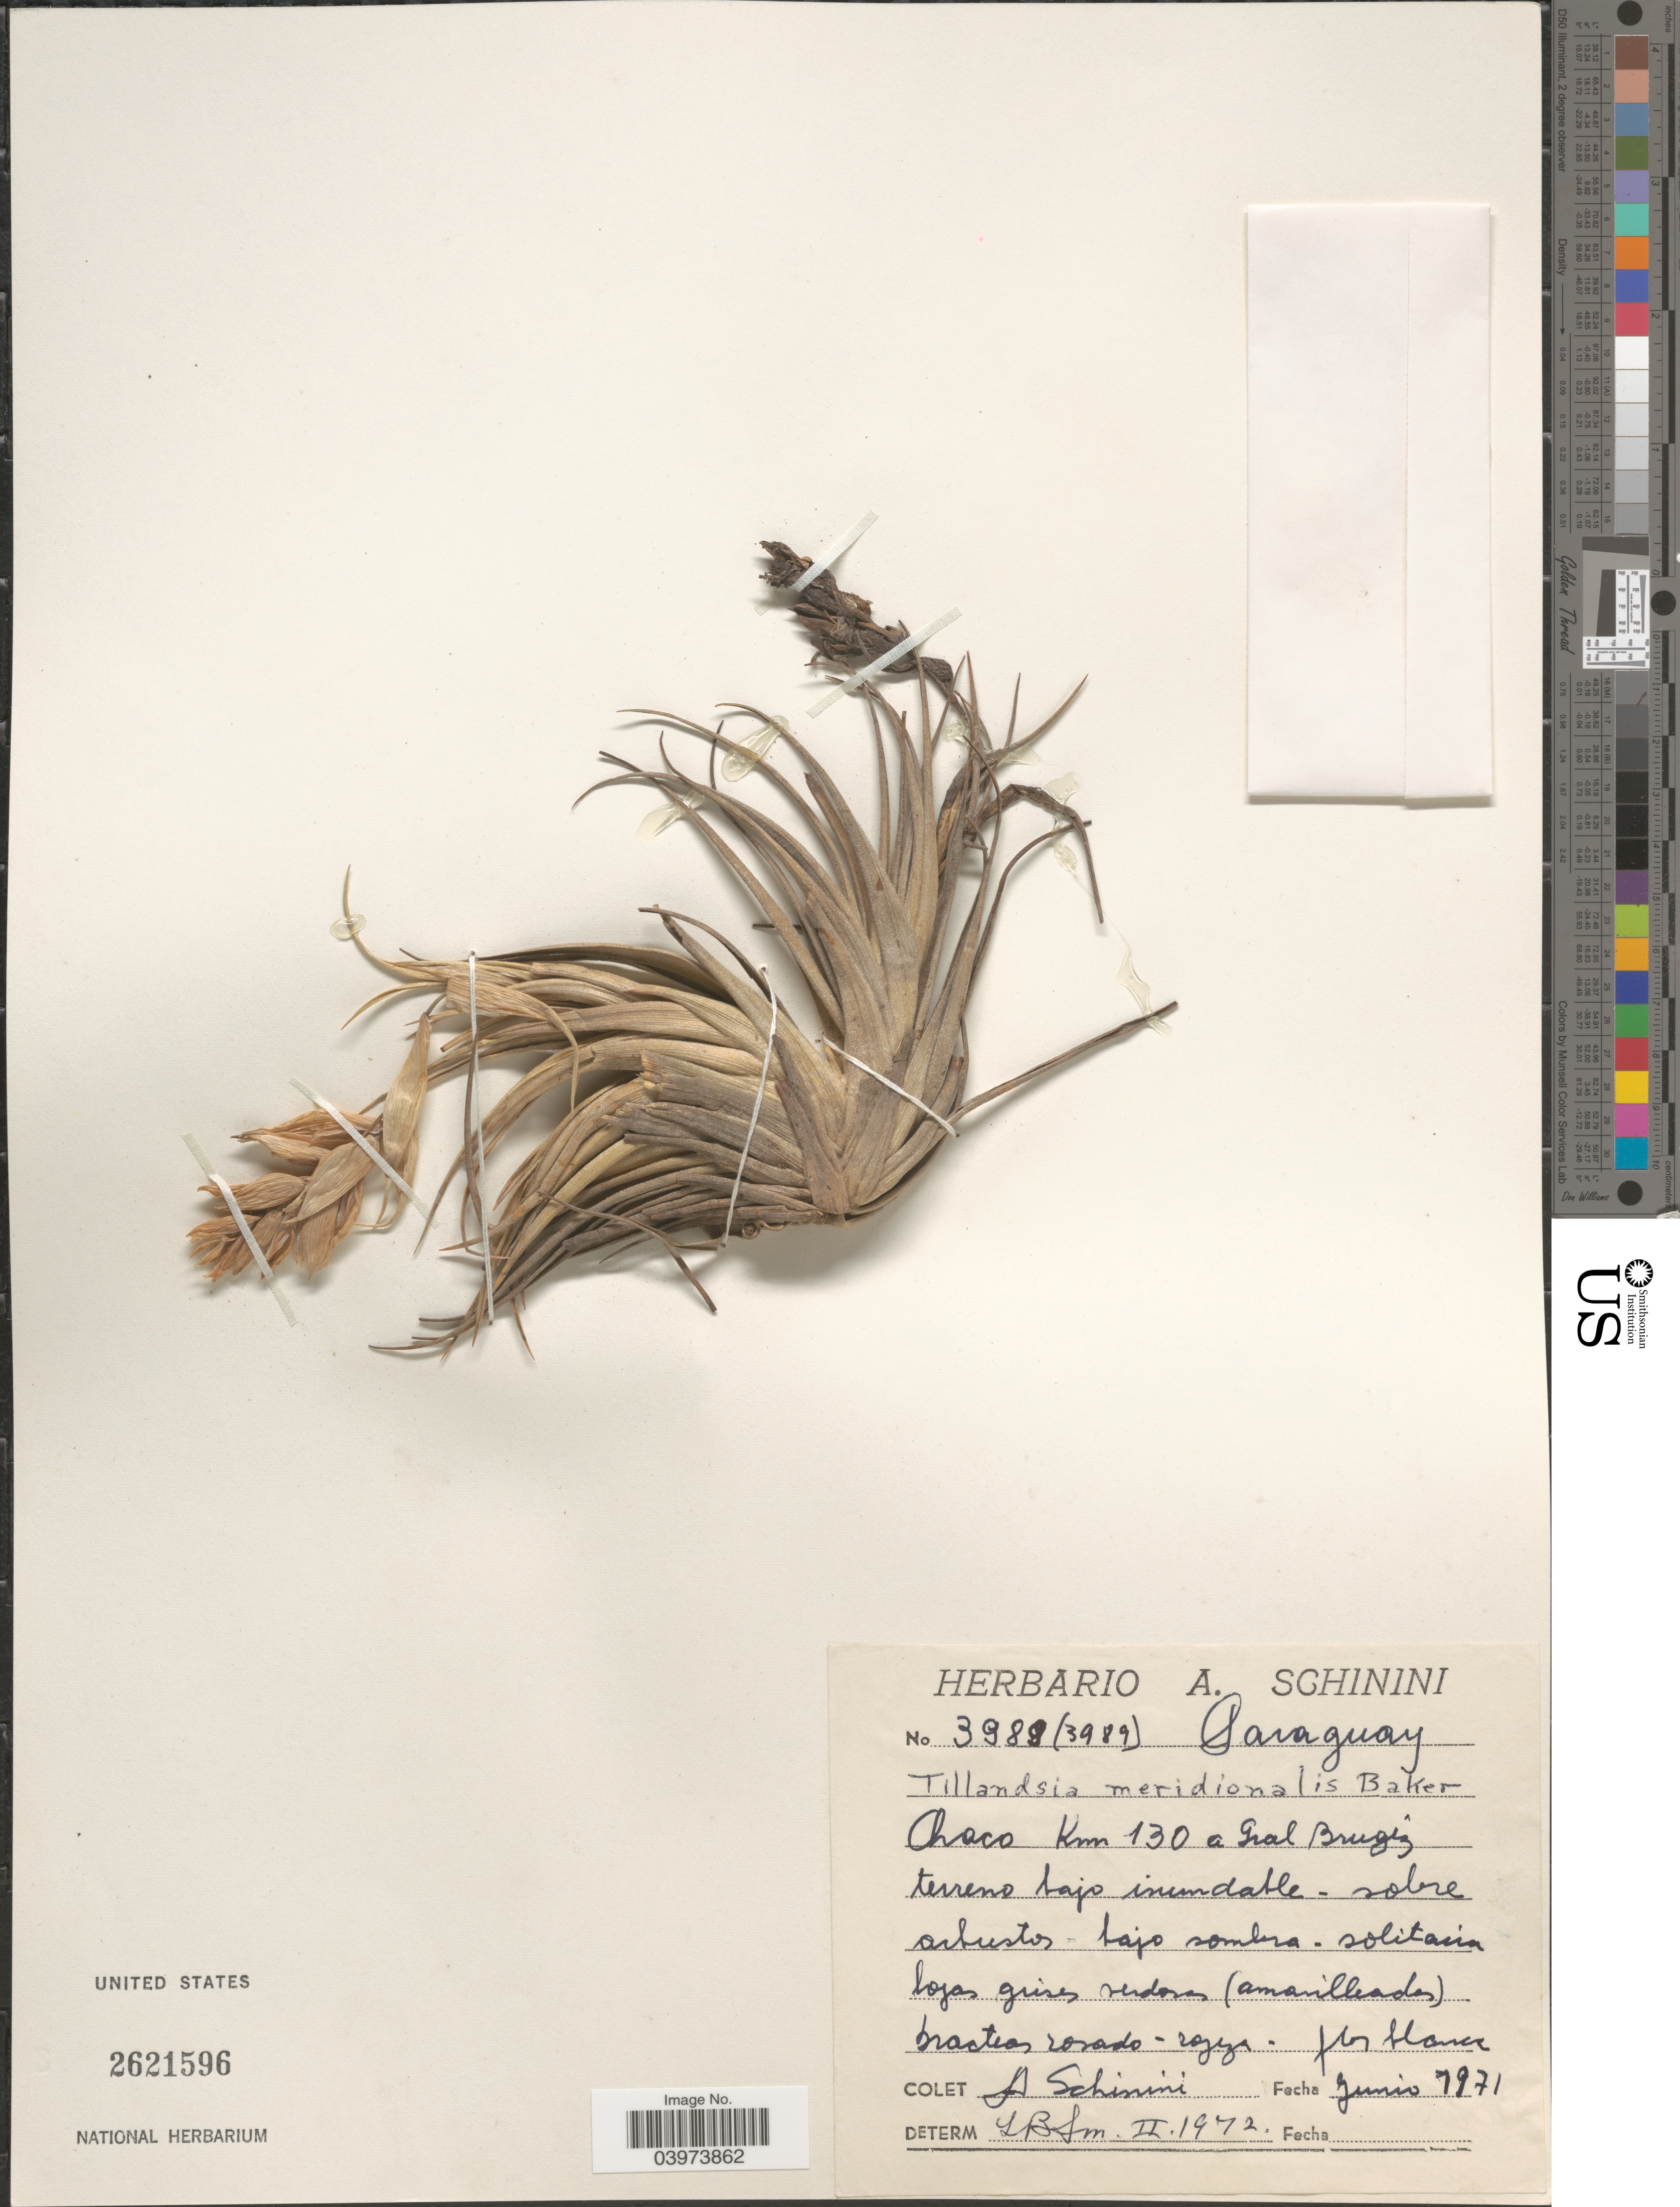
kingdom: Plantae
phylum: Tracheophyta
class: Liliopsida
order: Poales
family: Bromeliaceae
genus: Tillandsia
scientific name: Tillandsia meridionalis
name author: Baker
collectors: A. Schinini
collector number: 3989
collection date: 1971-06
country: Paraguay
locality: Chaco Km 130 a Gral Brugiz terreno bajo inundable.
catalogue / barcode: US 2621596